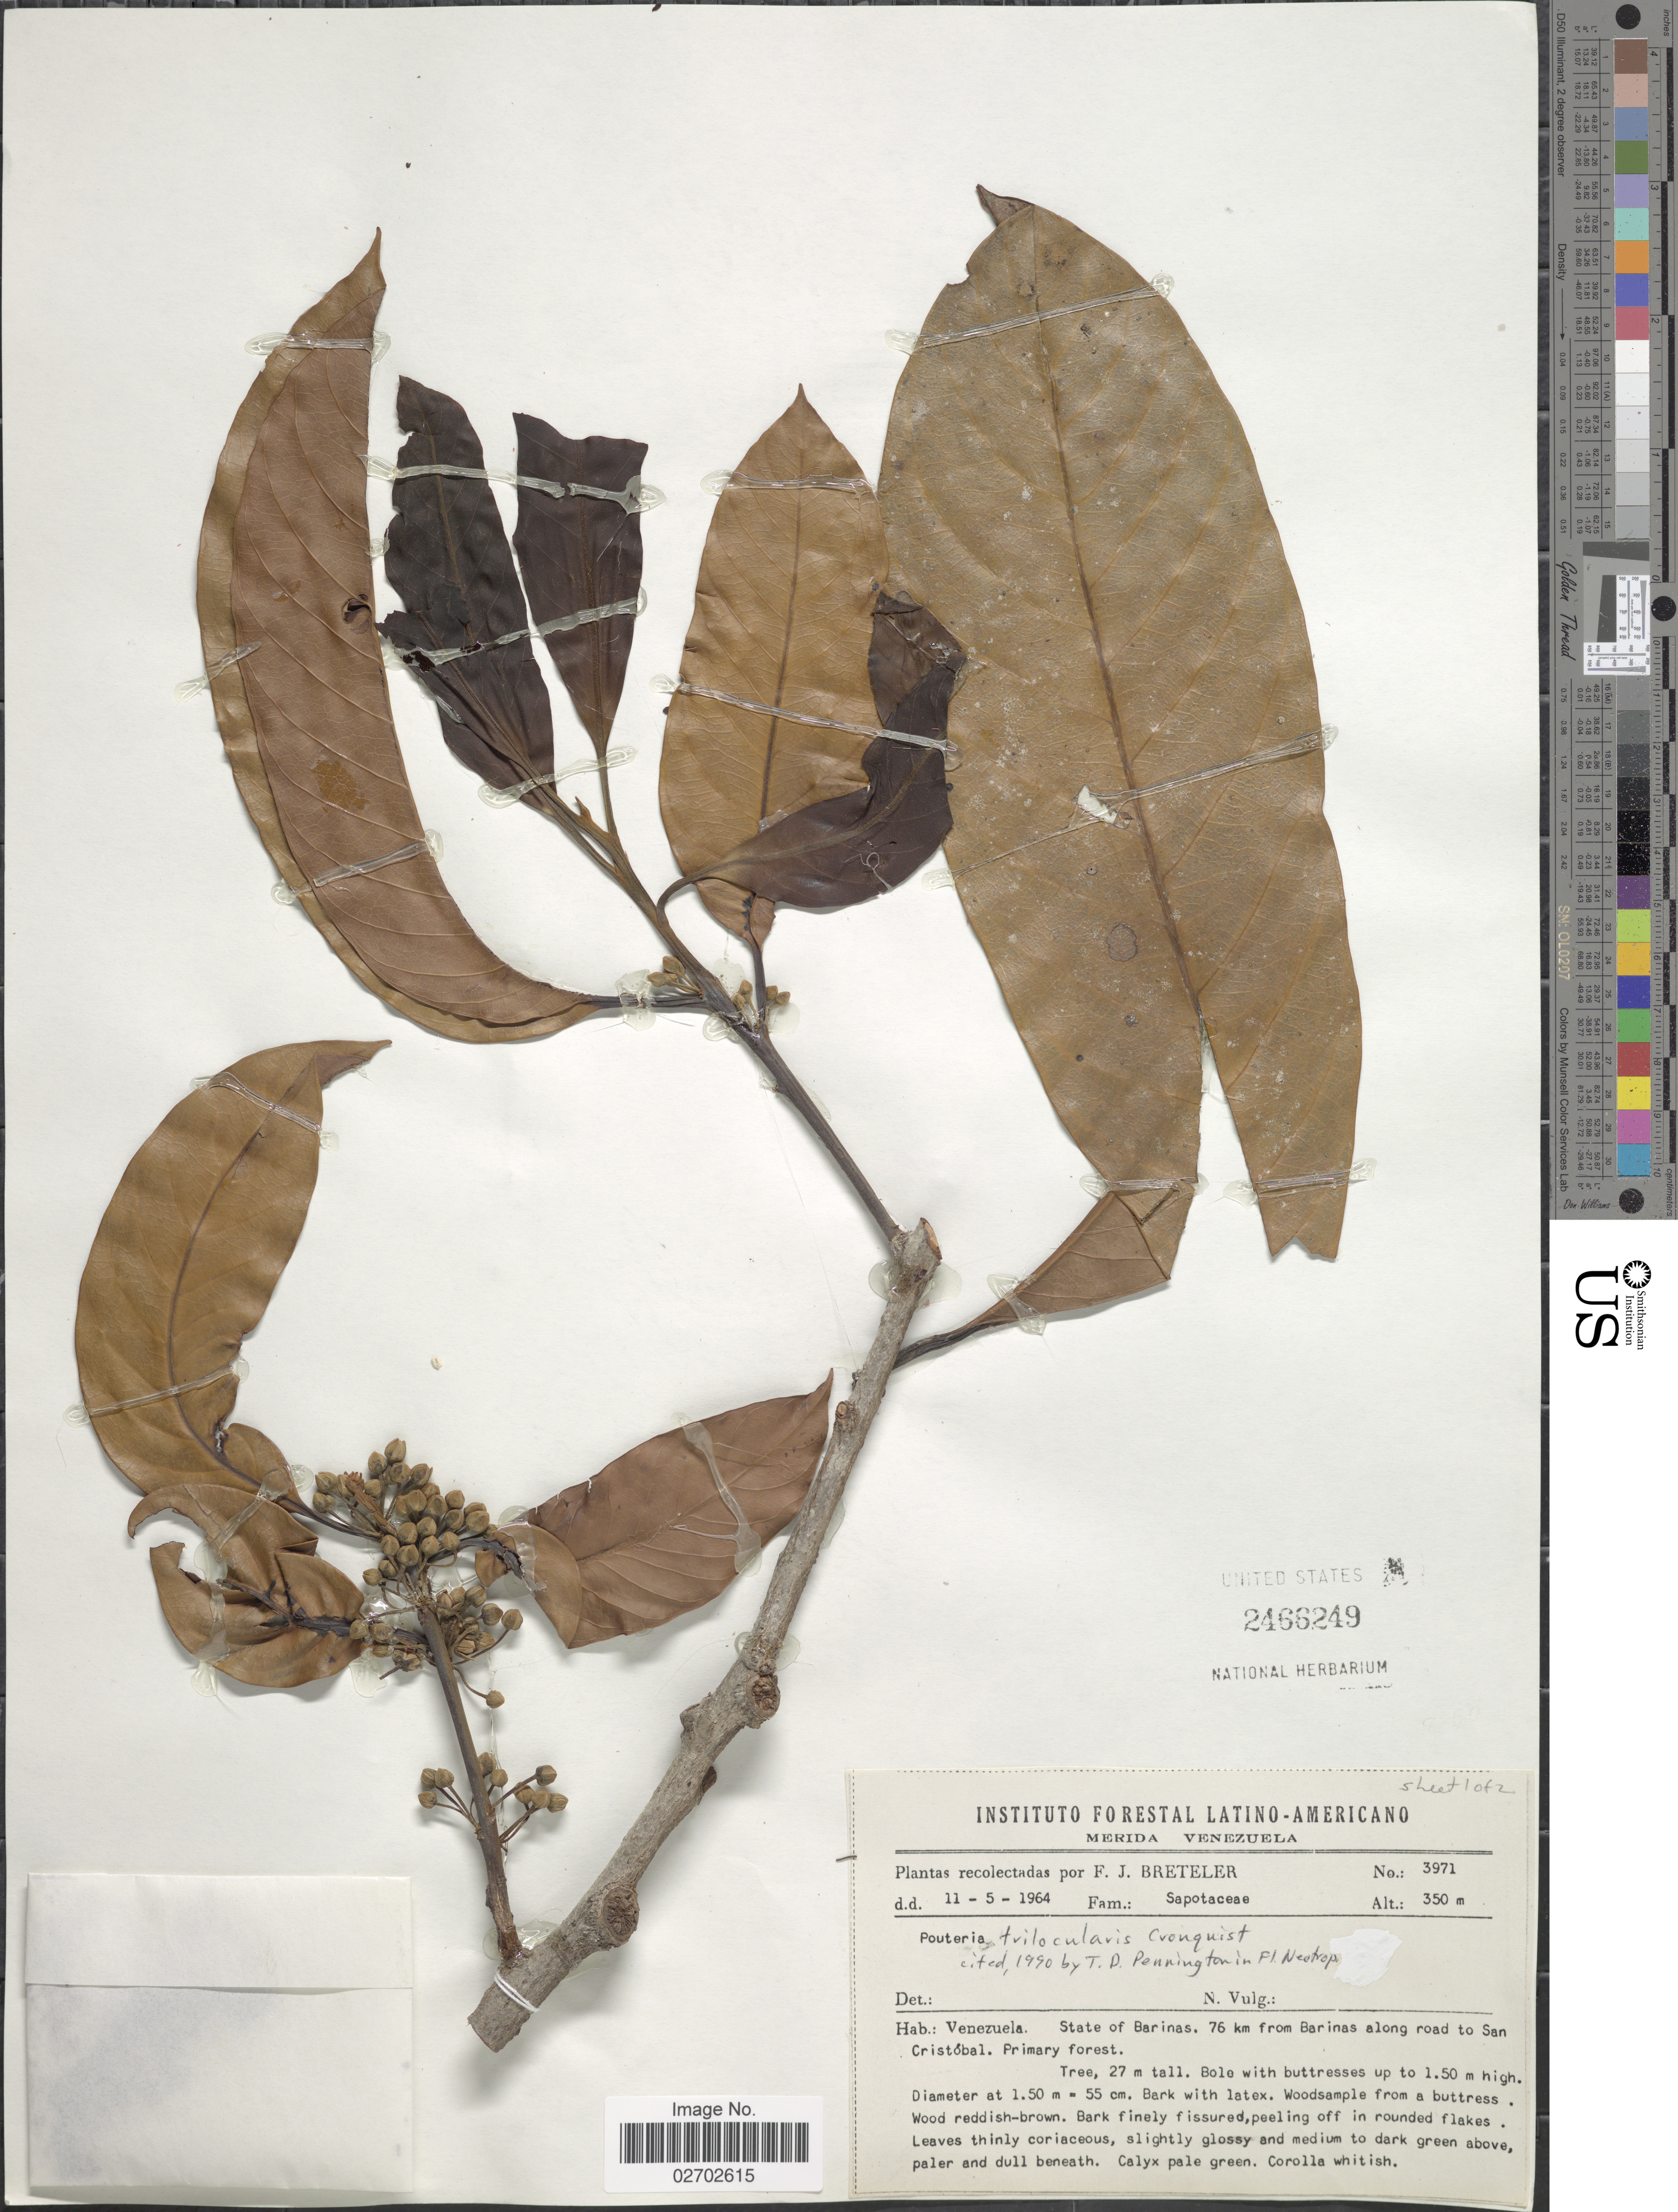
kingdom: Plantae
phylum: Tracheophyta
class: Magnoliopsida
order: Ericales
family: Sapotaceae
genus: Pouteria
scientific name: Pouteria trilocularis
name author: Cronq.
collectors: F. J. Breteler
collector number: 3971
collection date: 1964-05-11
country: Venezuela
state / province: Barinas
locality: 76 km from Barinas along road to San Cristobal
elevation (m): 350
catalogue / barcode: US 2466249